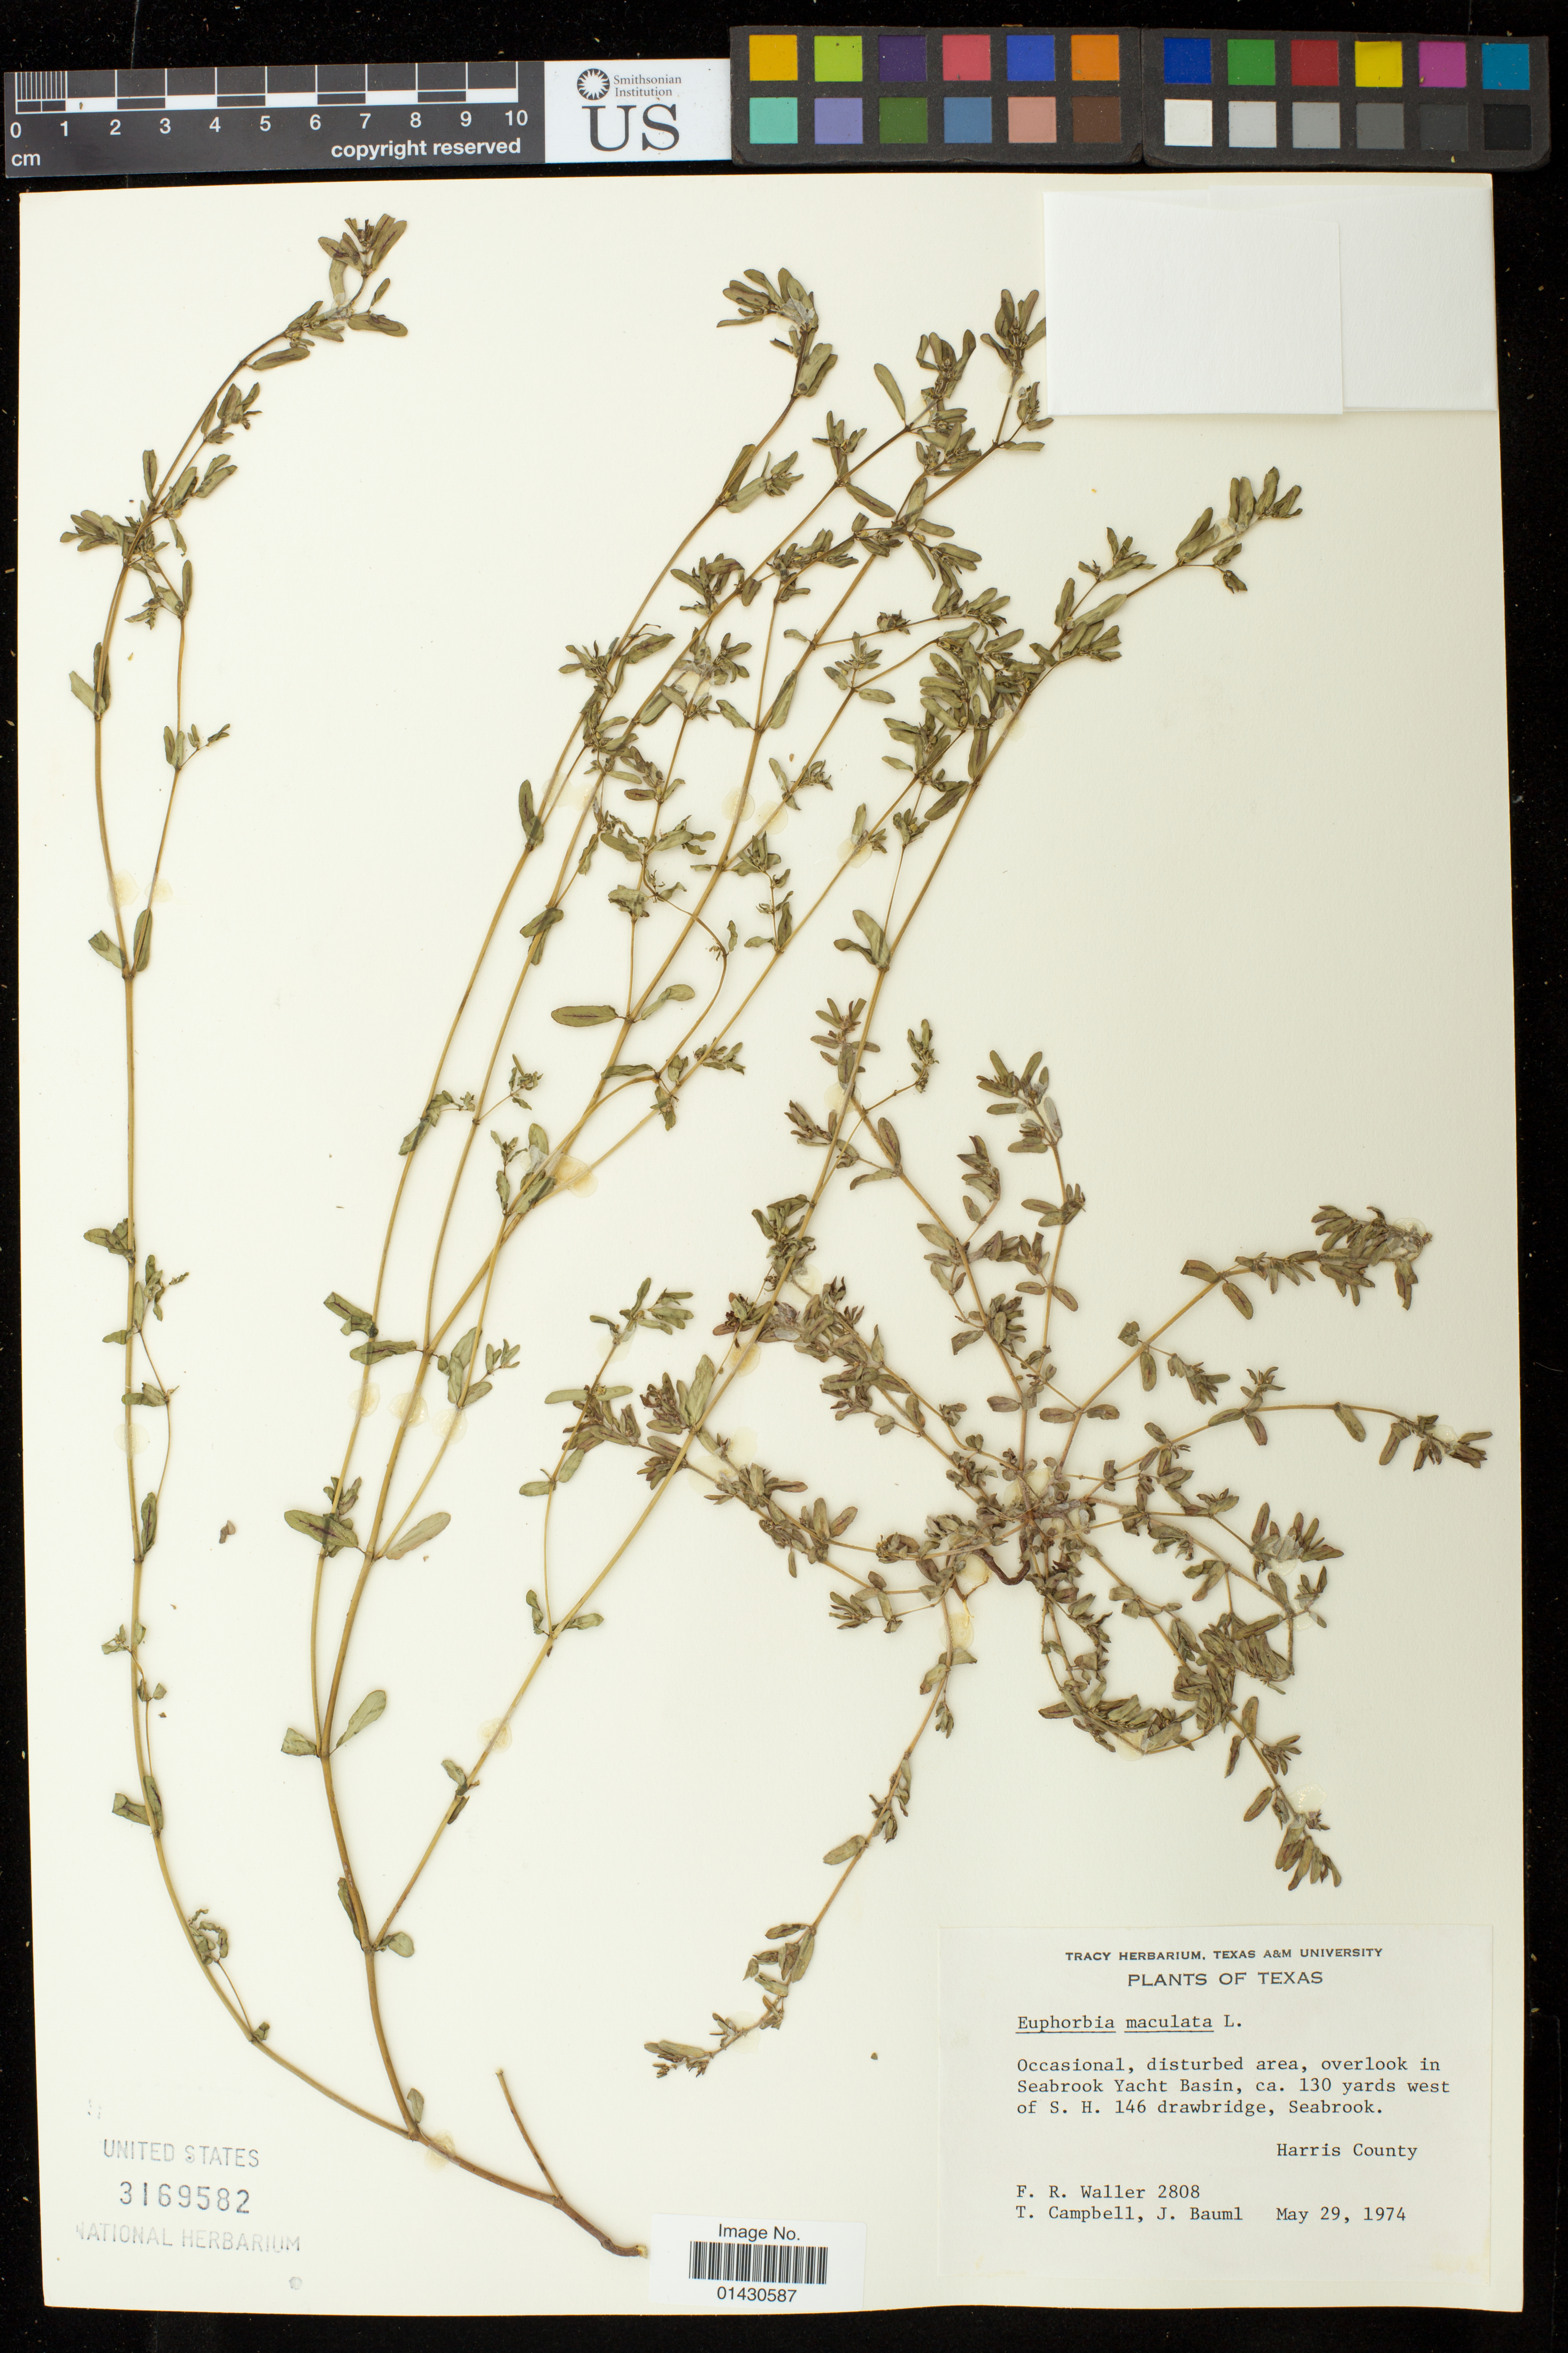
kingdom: Plantae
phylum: Tracheophyta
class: Magnoliopsida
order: Malpighiales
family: Euphorbiaceae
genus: Euphorbia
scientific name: Euphorbia maculata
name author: L.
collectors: F. R. Waller, T. Campbell & J. Bauml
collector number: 2808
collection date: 1974-05-29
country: United States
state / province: Texas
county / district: Harris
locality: Overlook in Seabrook Yacht Basin, ca. 130 yards west of S. H. 146 drawbridge, Seabrook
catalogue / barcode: US 3169582